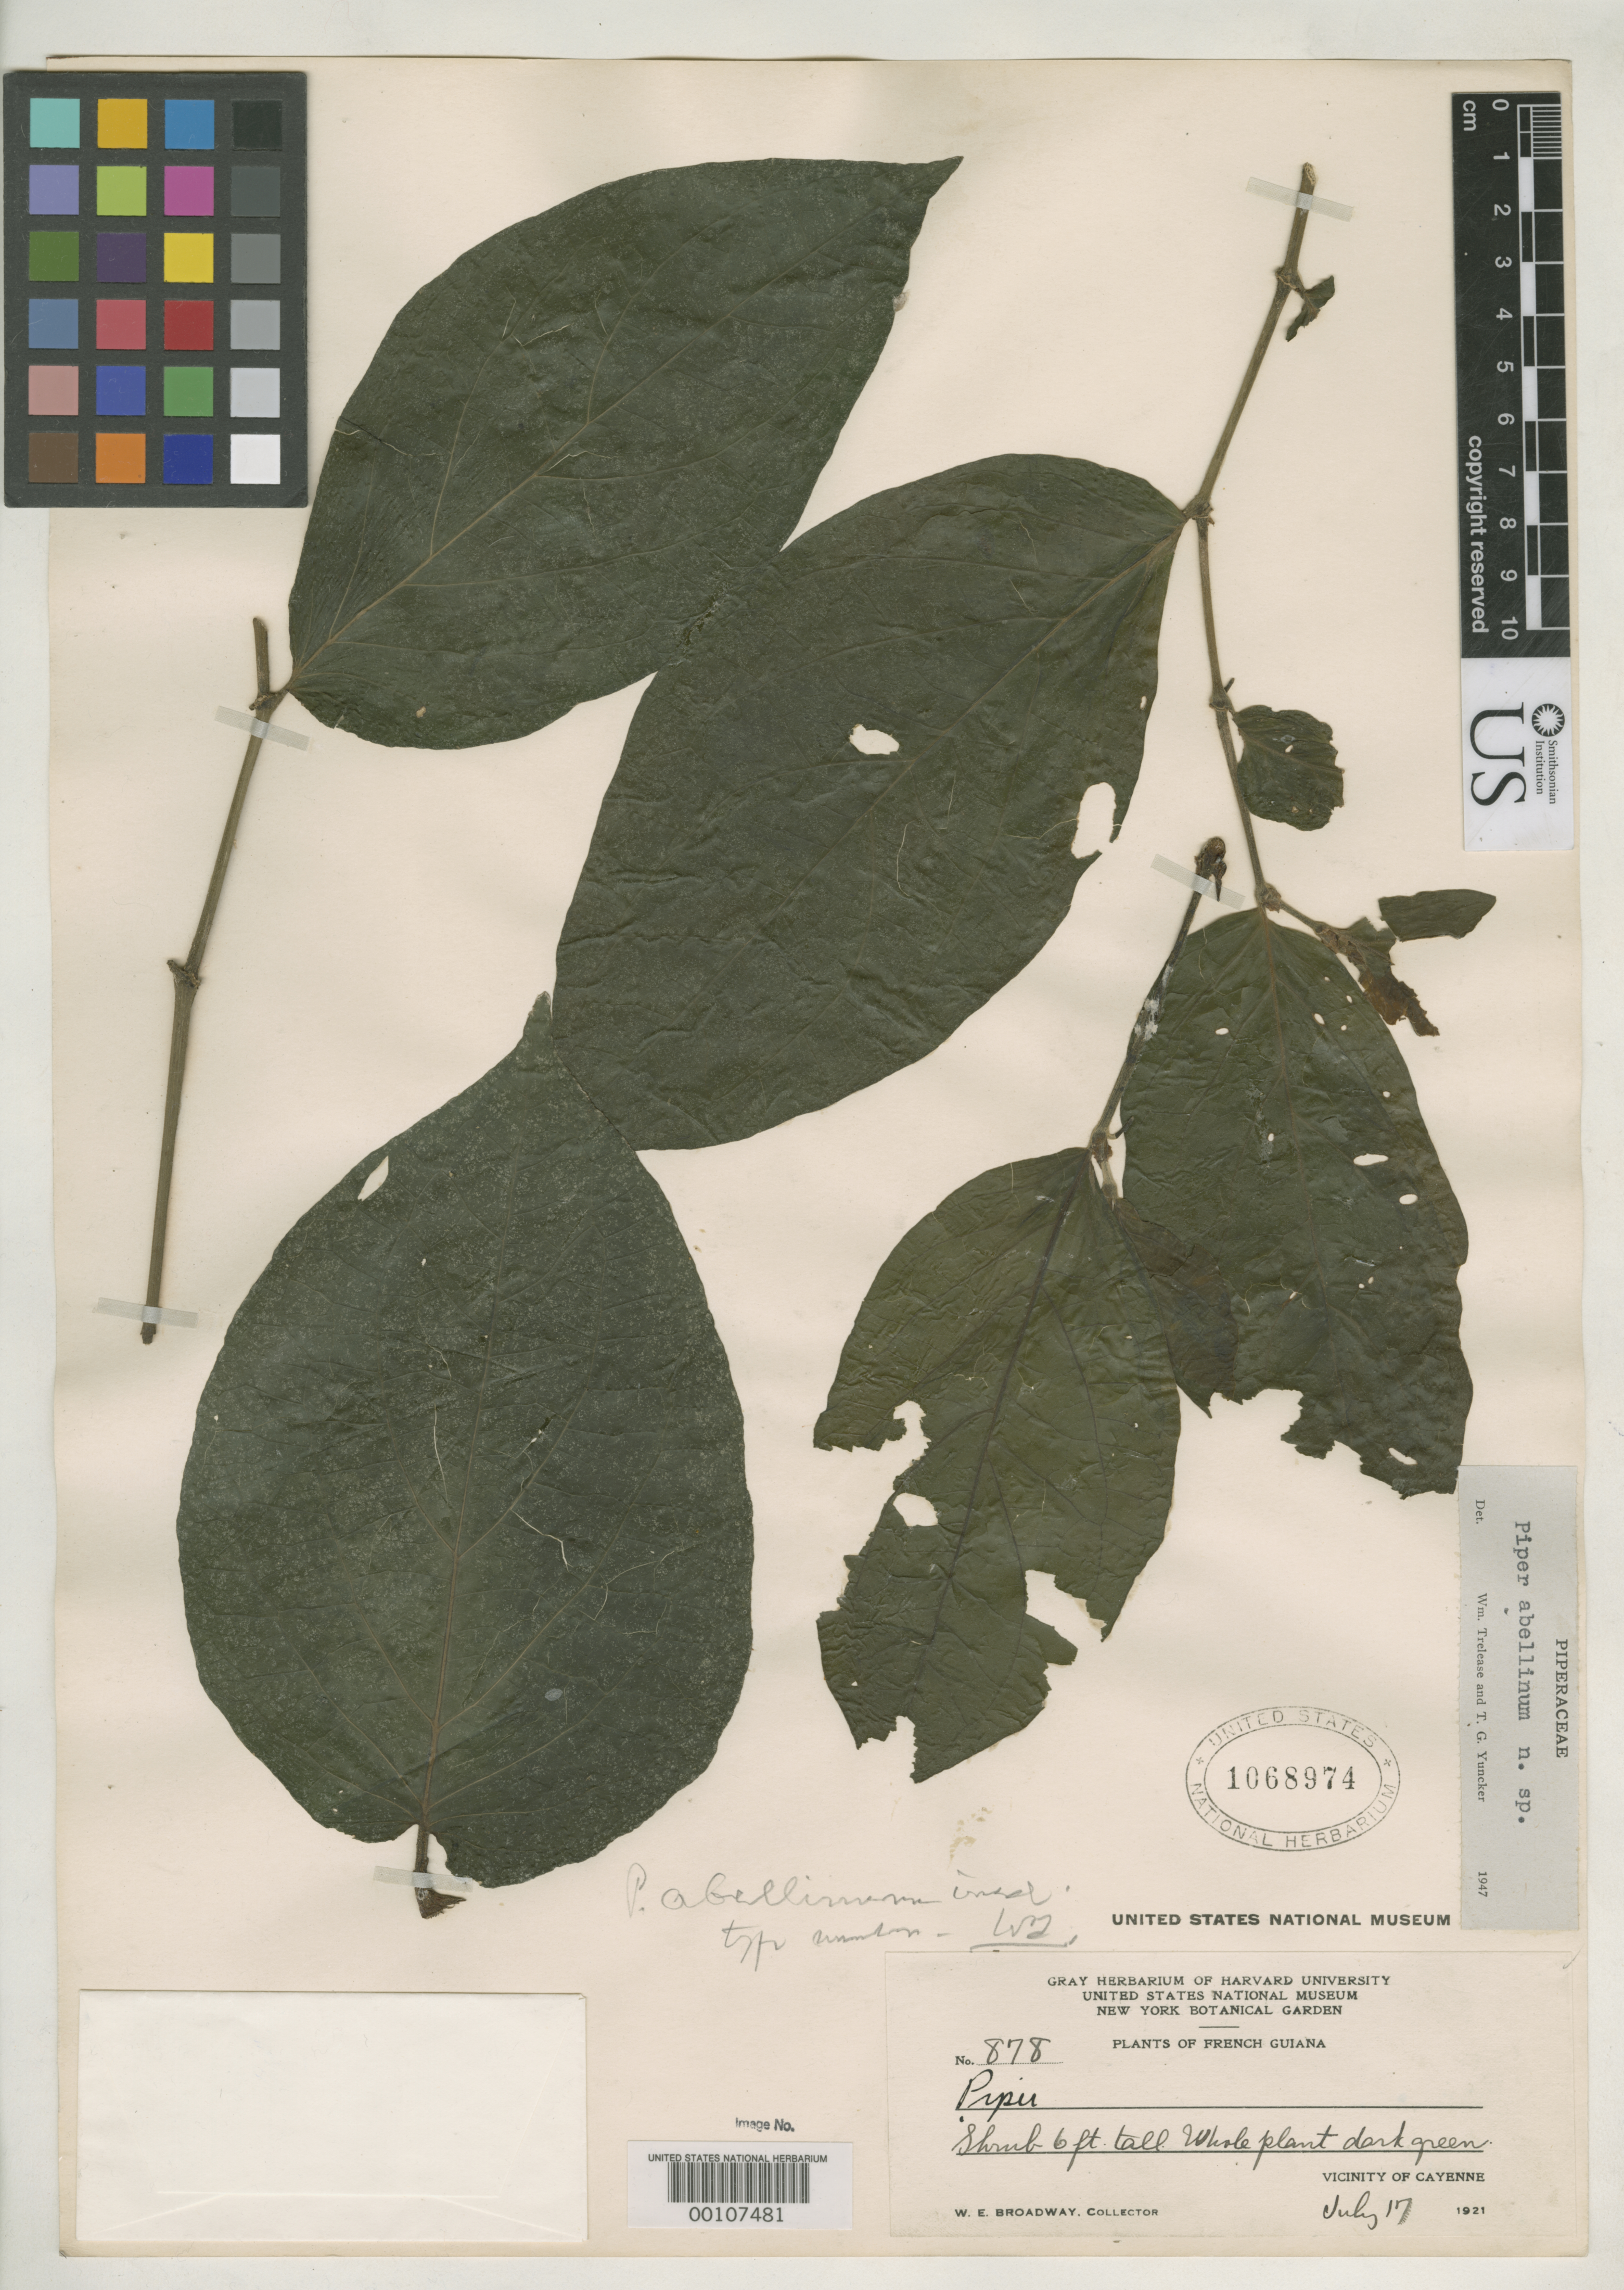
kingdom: Plantae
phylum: Tracheophyta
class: Magnoliopsida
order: Piperales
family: Piperaceae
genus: Piper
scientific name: Piper abellinum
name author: Trel. & Yunck.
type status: Isotype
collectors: W. E. Broadway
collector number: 878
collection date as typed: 17 Jul 1921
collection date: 1921-07-17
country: French Guiana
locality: Vicinity of Cayenne.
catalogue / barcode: US 1068974